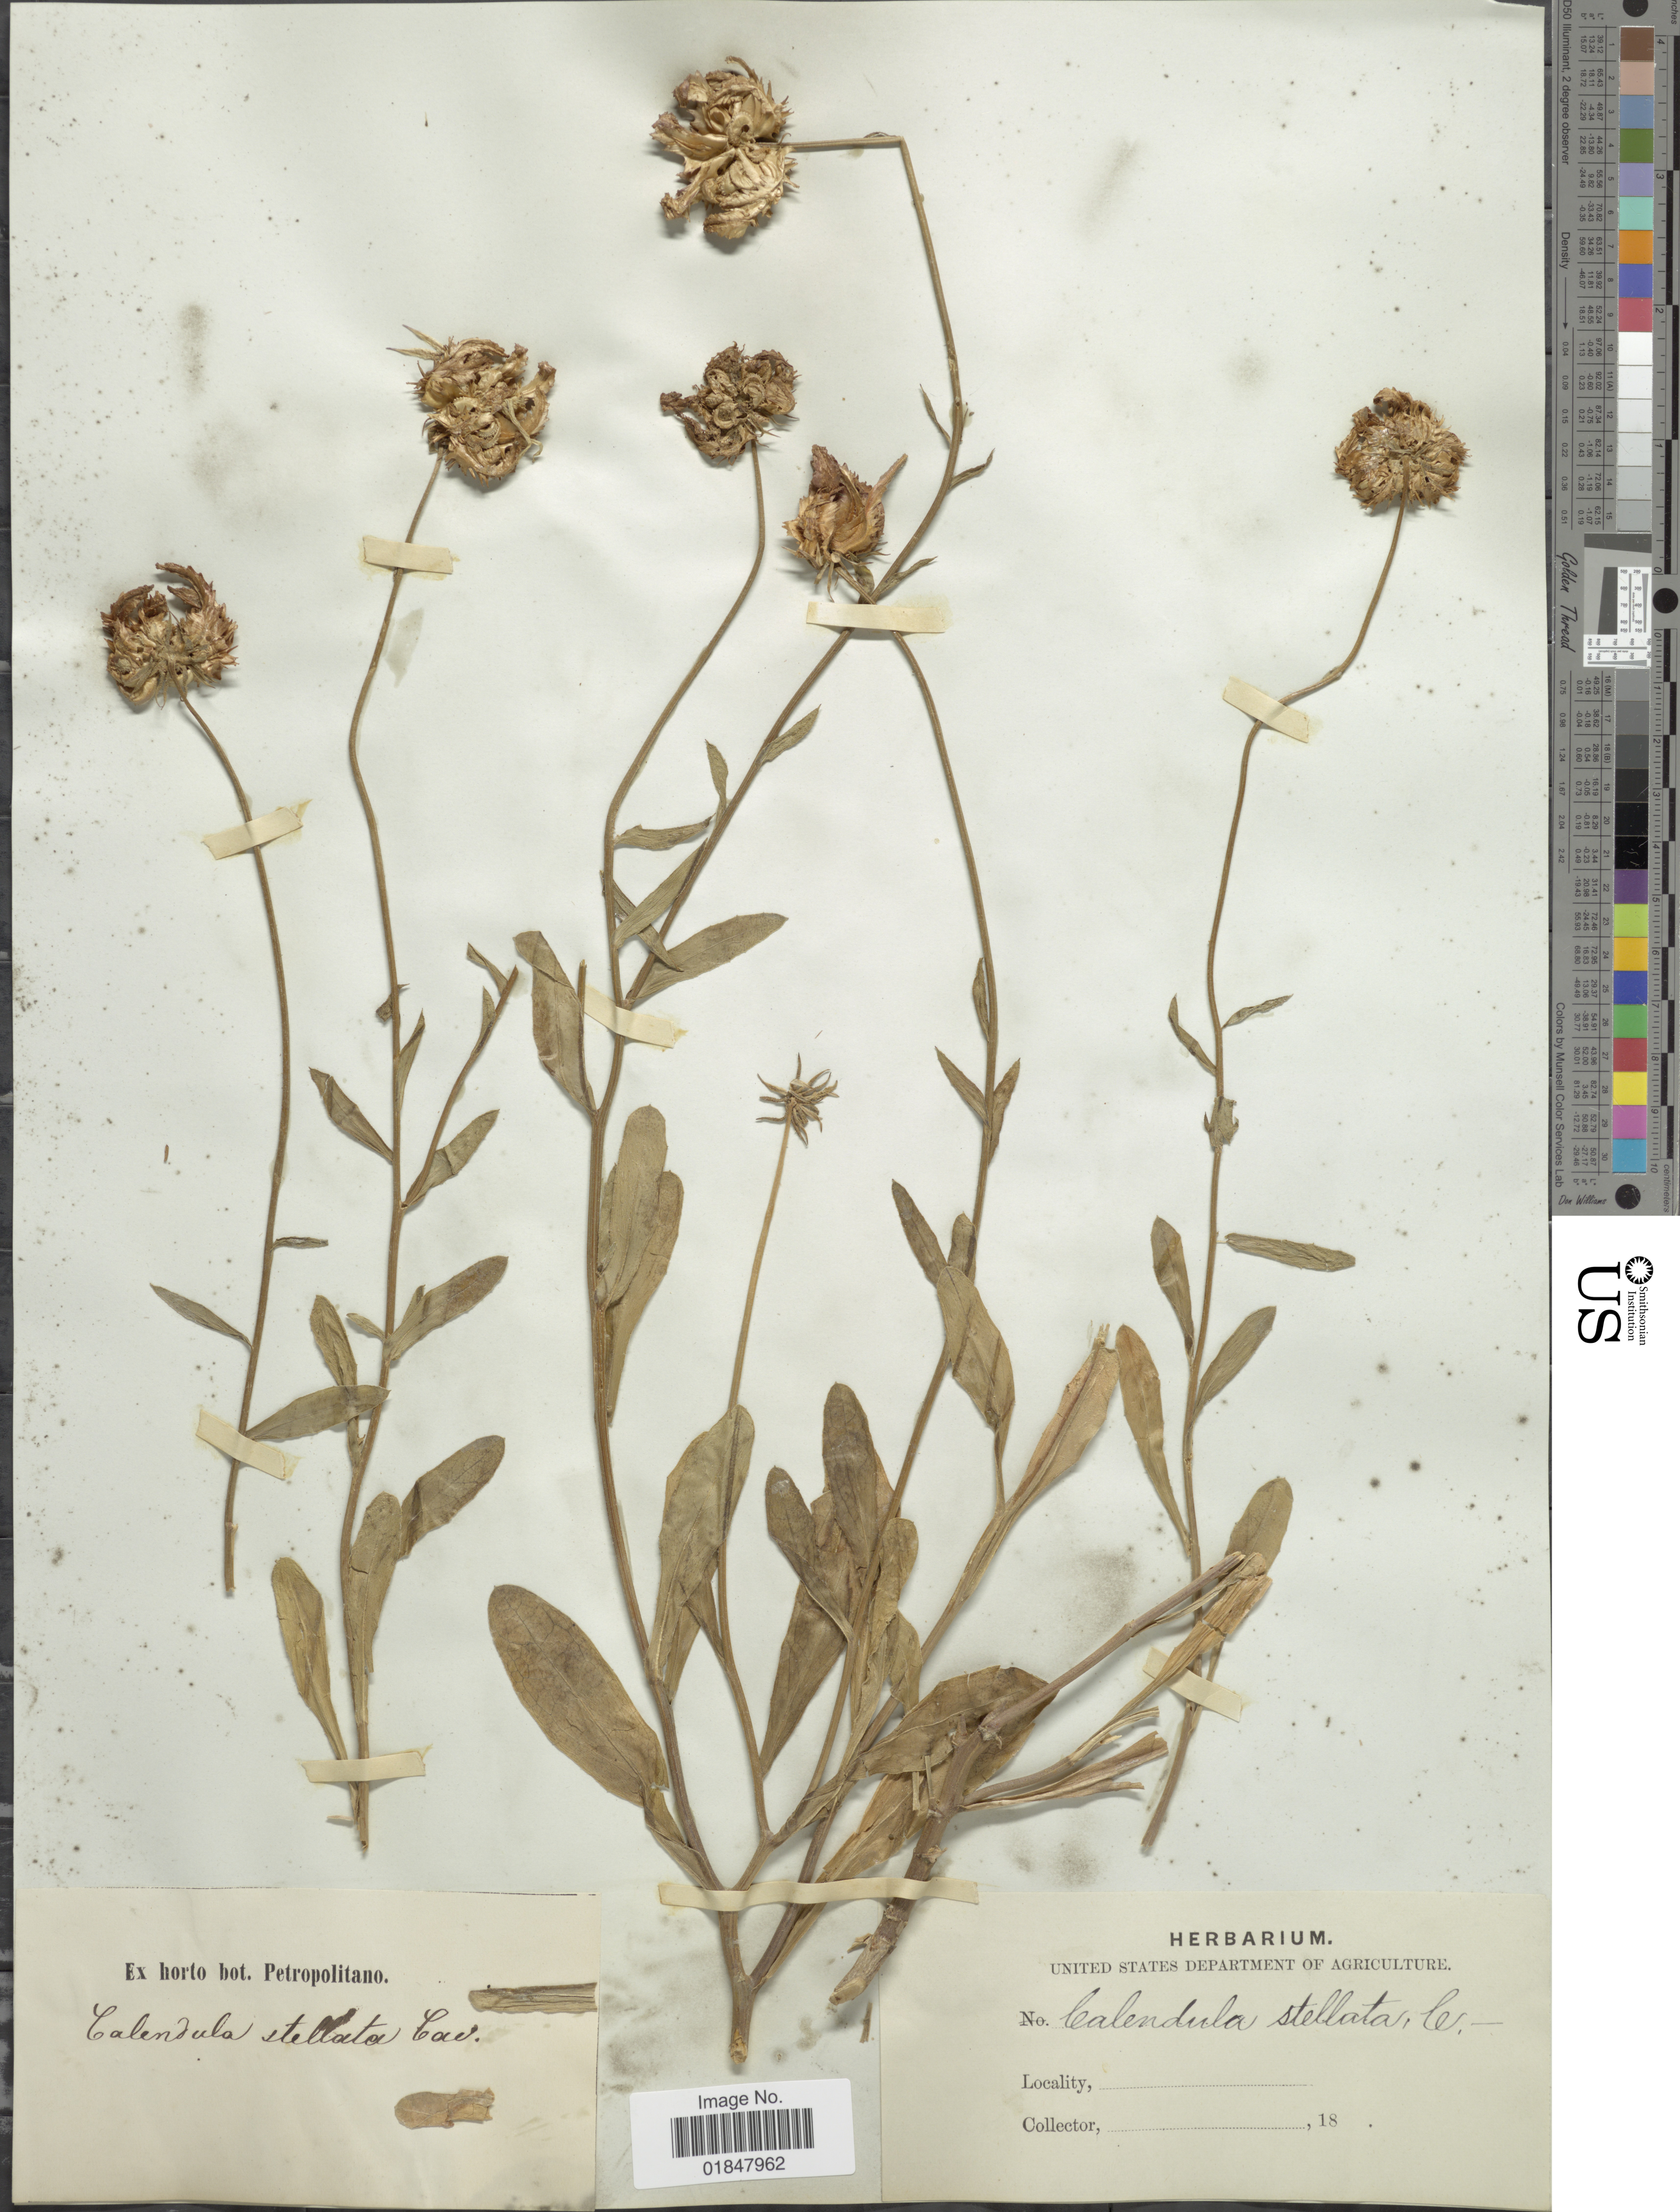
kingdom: Plantae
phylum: Tracheophyta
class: Magnoliopsida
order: Asterales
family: Asteraceae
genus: Calendula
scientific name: Calendula stellata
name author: Cav.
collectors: ex Horto Bot. Petropolitano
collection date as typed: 18